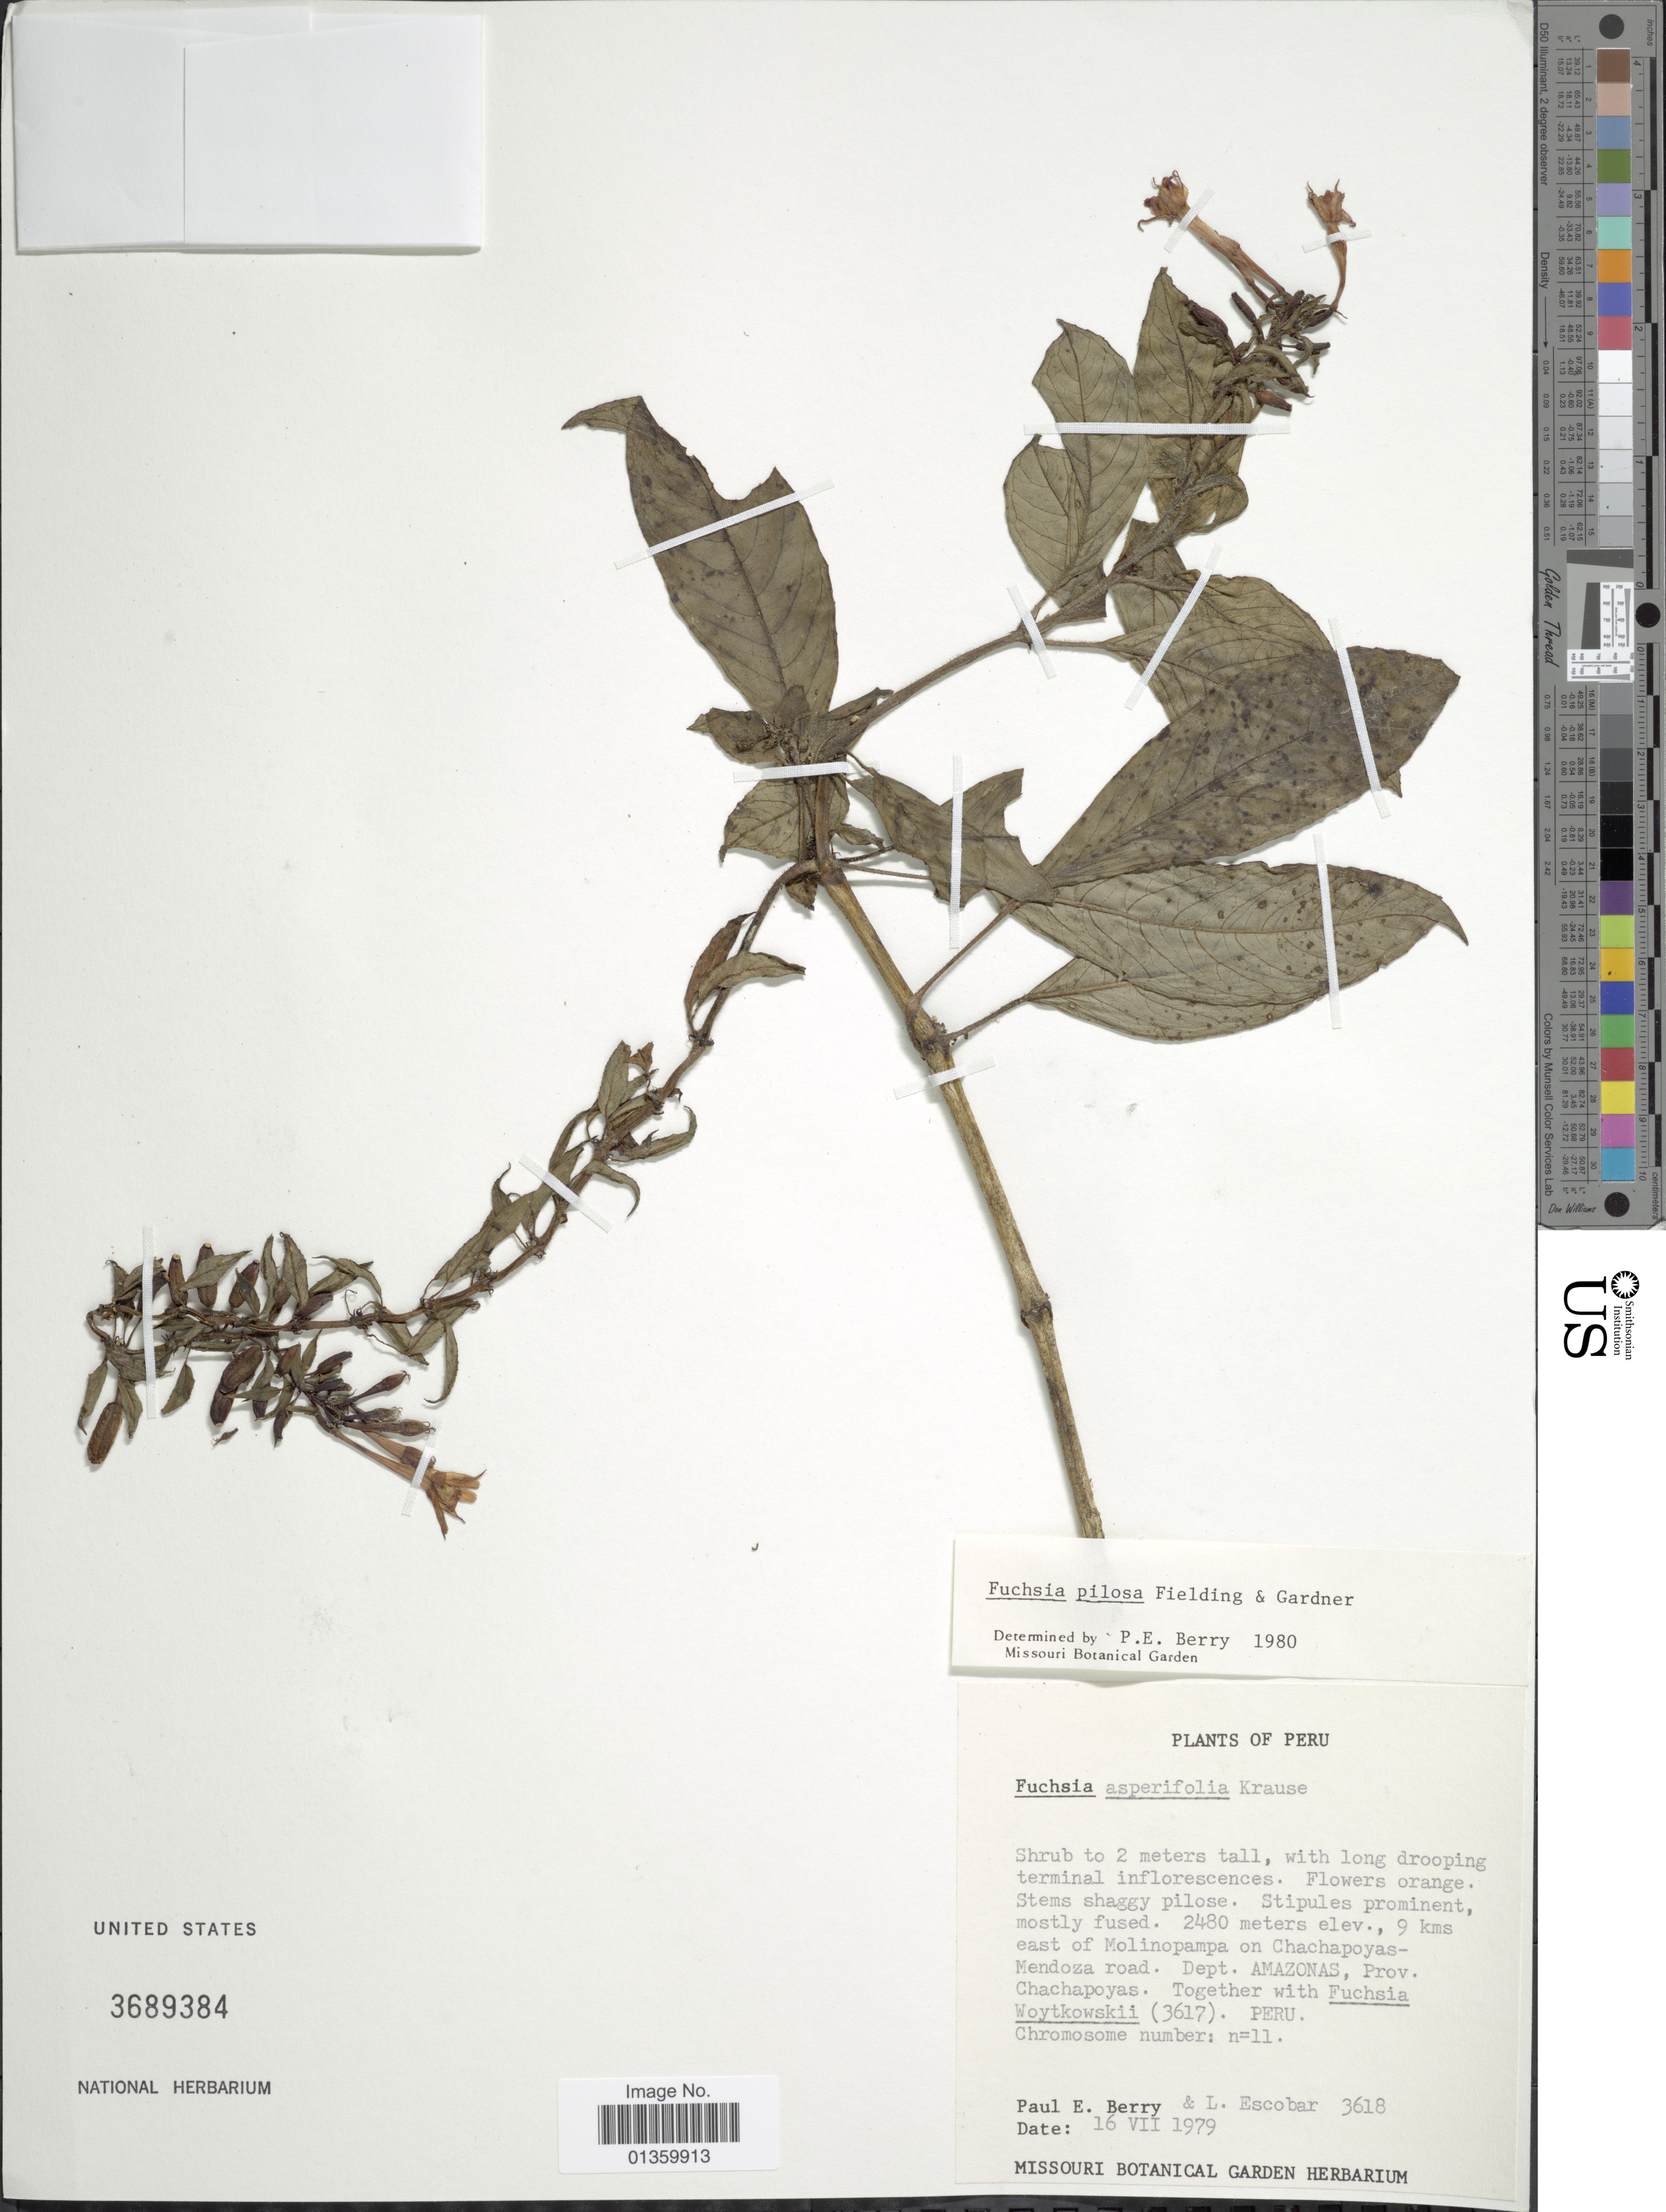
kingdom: Plantae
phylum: Tracheophyta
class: Magnoliopsida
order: Myrtales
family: Onagraceae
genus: Fuchsia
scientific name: Fuchsia pilosa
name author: Fielding & Gardner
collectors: P. E. Berry & L. Escobar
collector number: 3618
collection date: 1979-07-16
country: Peru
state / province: Amazonas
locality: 9 kms east of Molinopampa on Chachapoyas-Mendoza road, Prov. Chachapoyas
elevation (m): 2480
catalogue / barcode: US 3689384